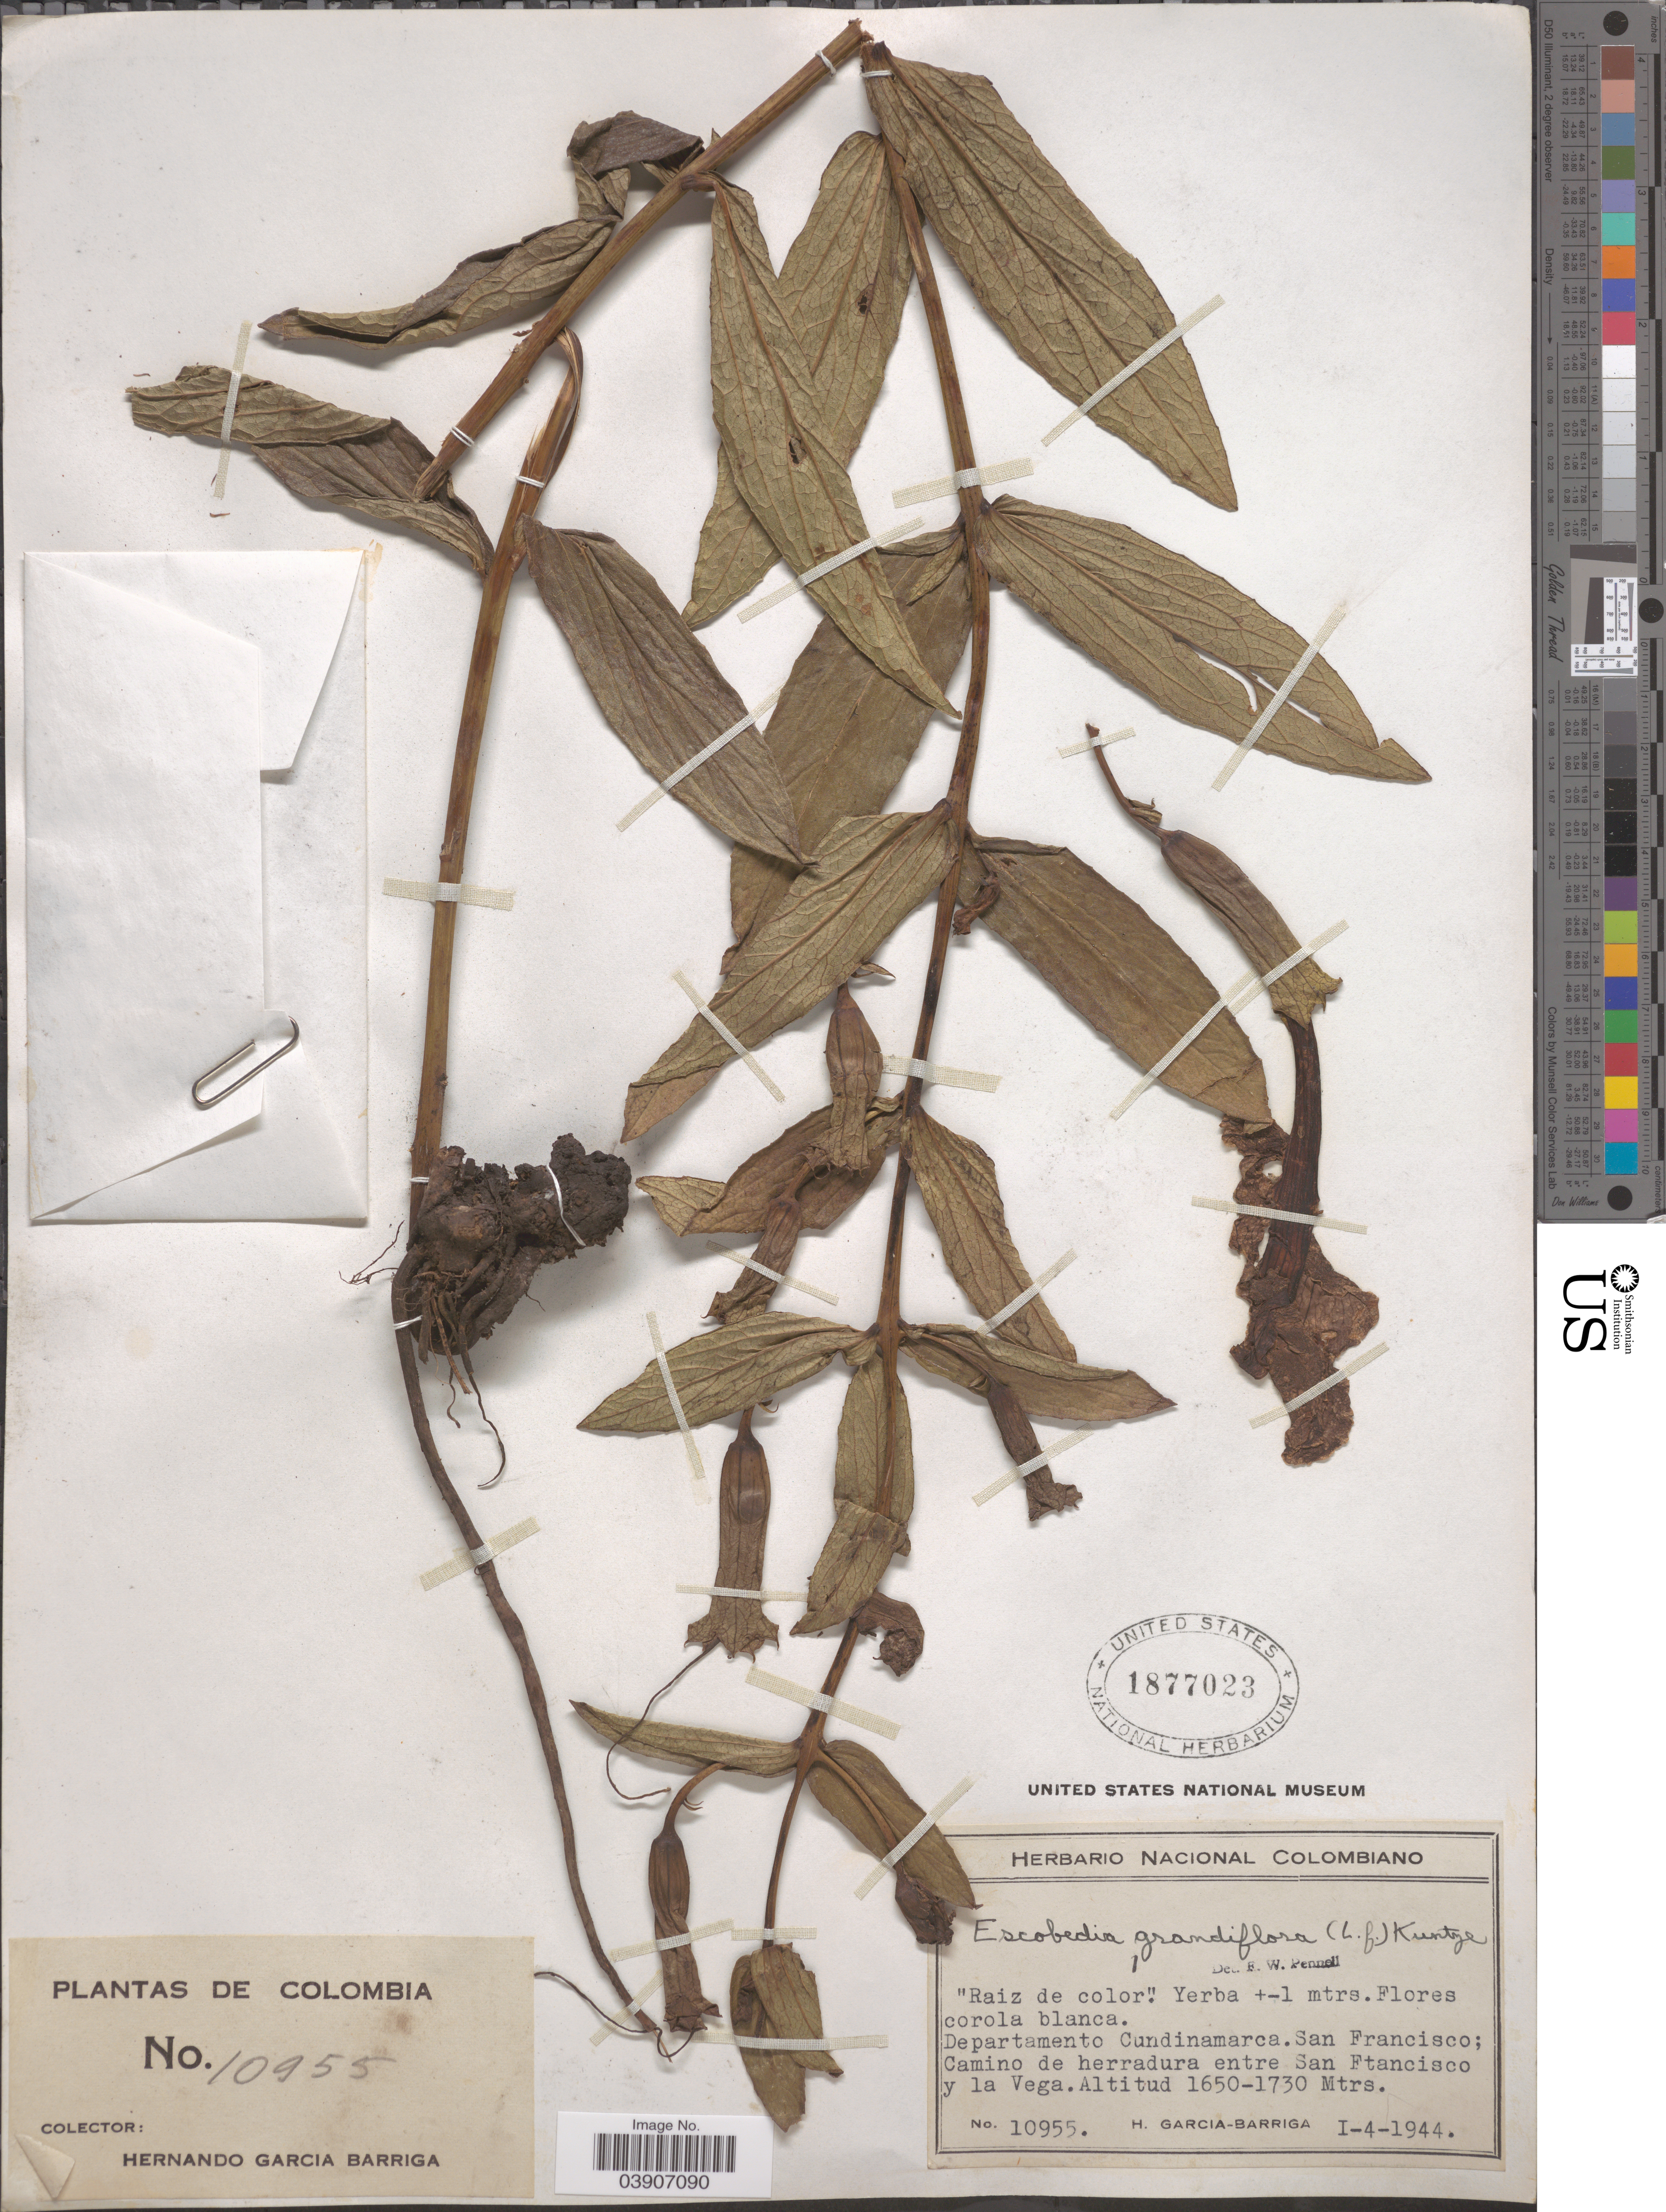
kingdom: Plantae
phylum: Tracheophyta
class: Magnoliopsida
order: Lamiales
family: Orobanchaceae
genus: Escobedia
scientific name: Escobedia grandiflora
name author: (L. f.) Kuntze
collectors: H. García Barriga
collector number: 10955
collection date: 1944-01-04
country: Colombia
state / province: Cundinamarca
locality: Departamento Cundinamarca. San Francisco; Camino de herradura entre San Ftancisco y la Vega.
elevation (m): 1650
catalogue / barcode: US 1877023